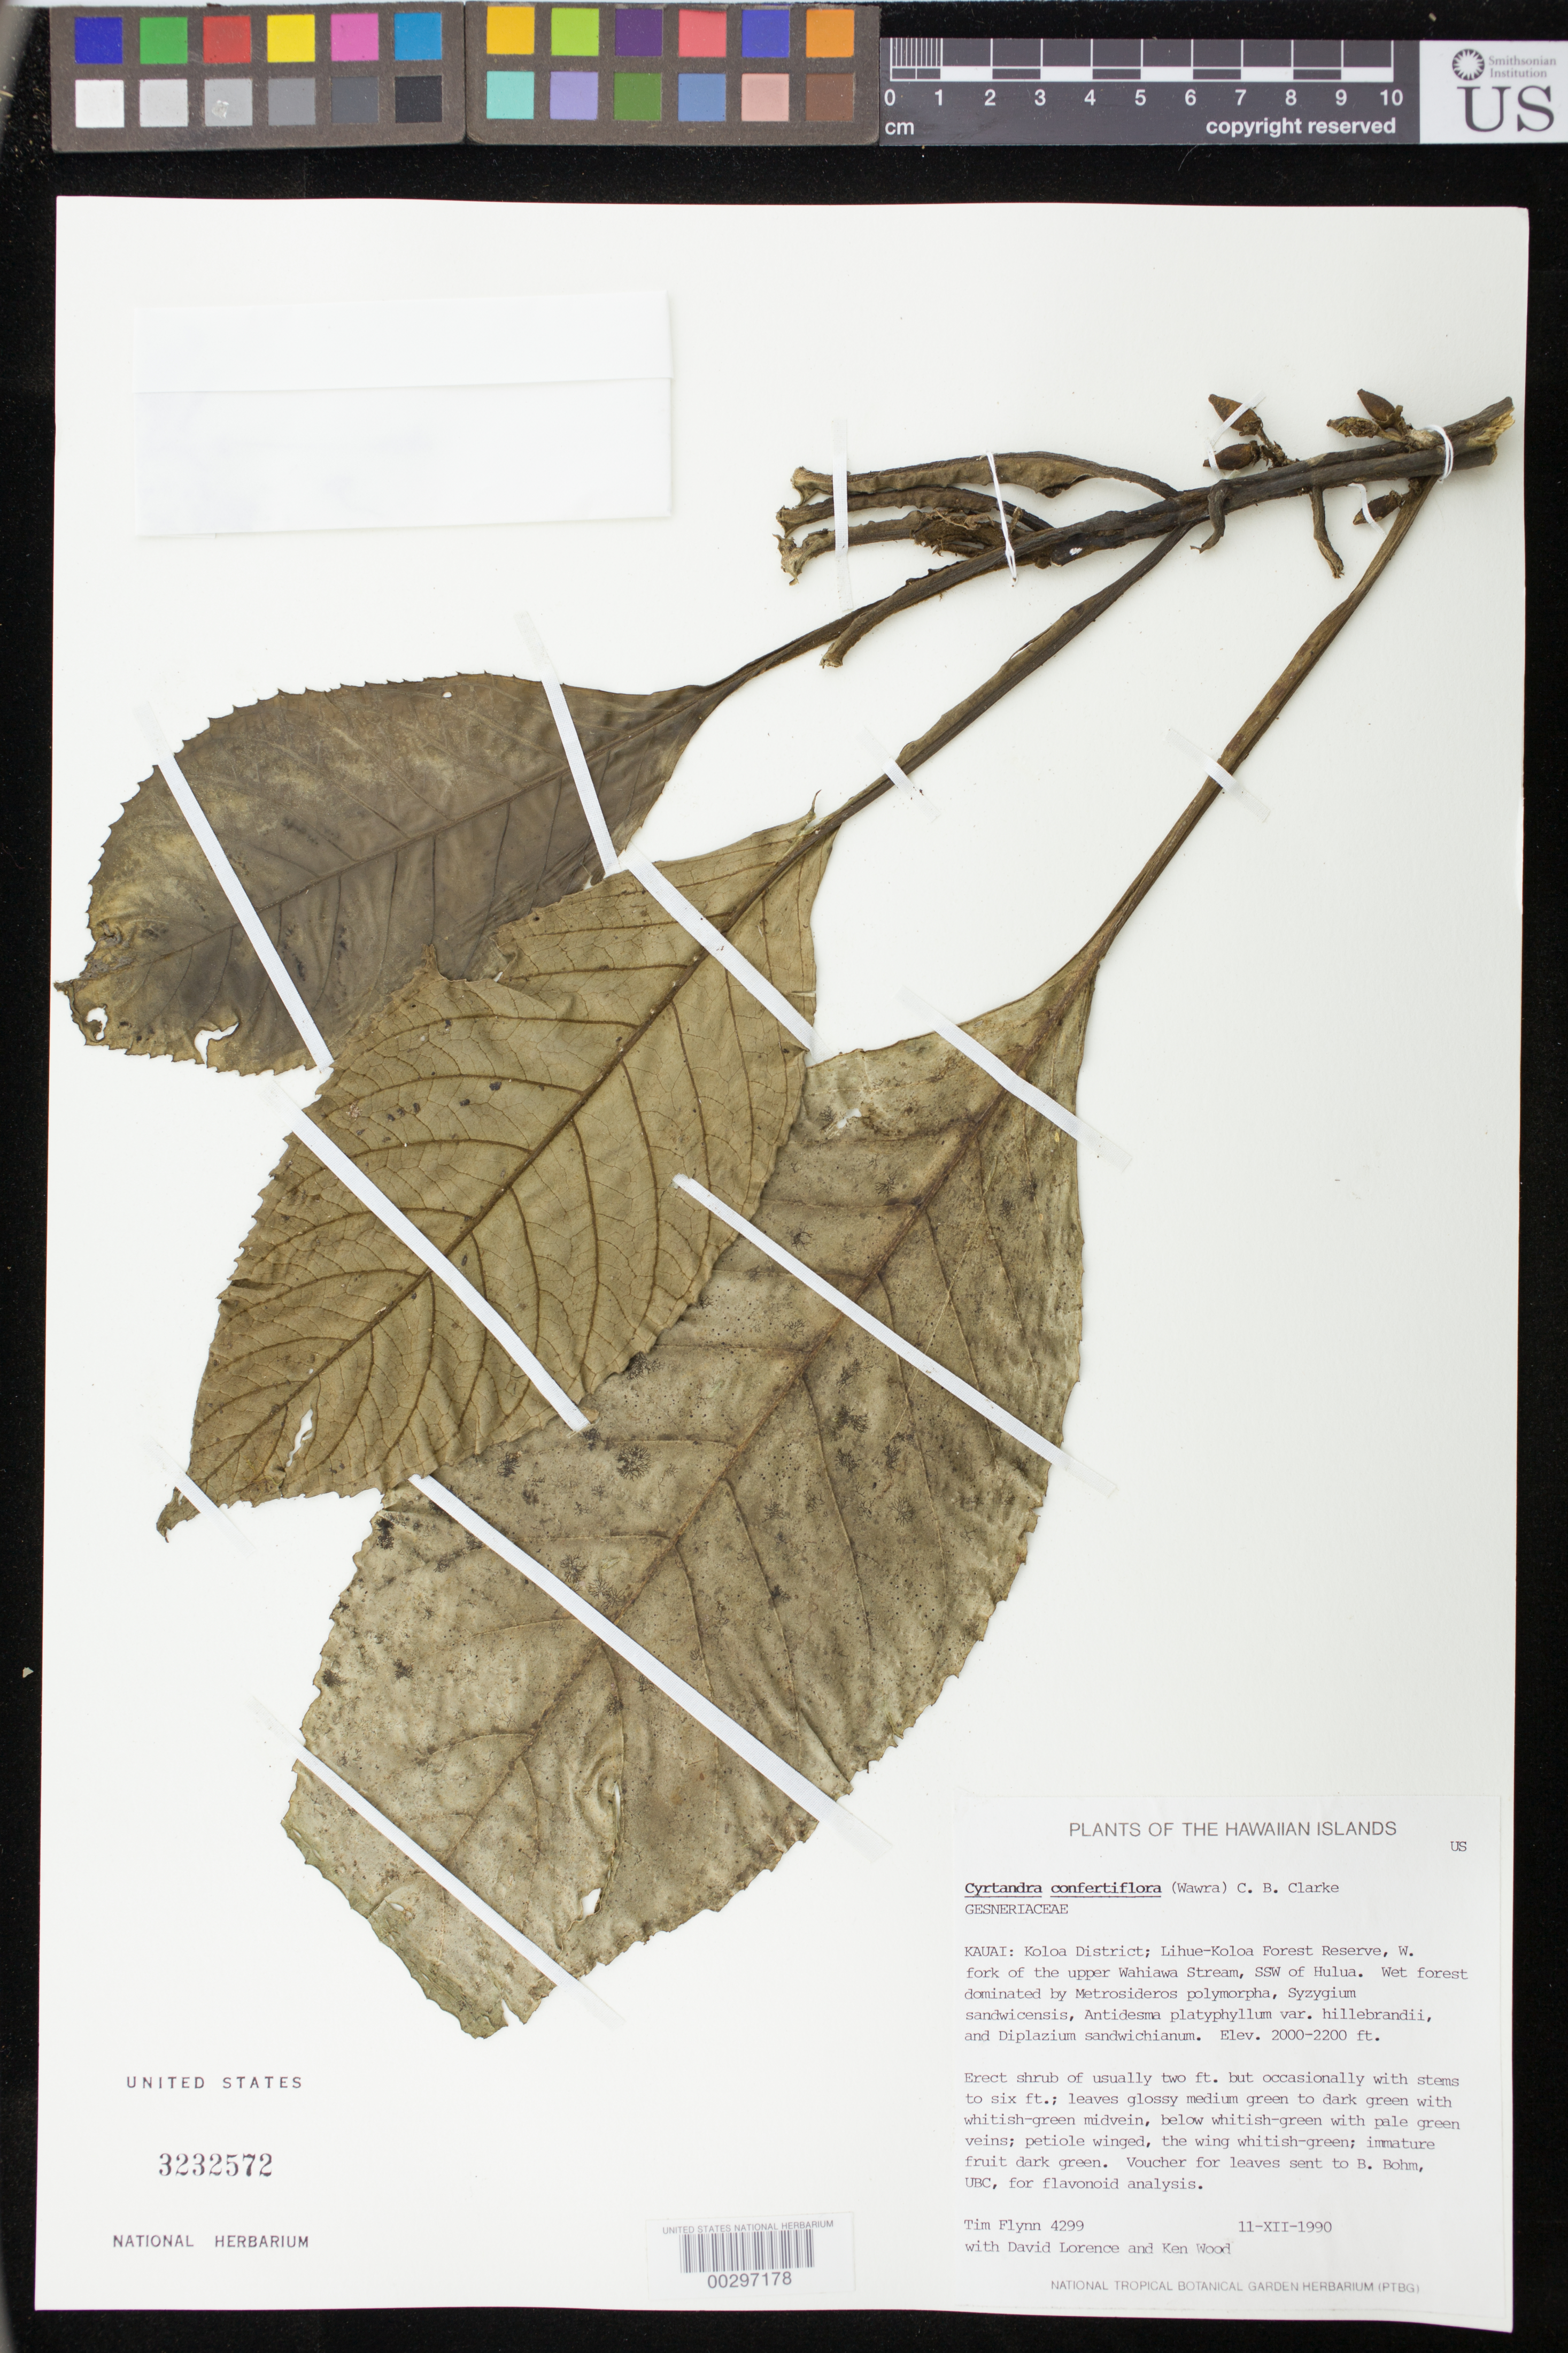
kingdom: Plantae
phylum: Tracheophyta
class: Magnoliopsida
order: Lamiales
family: Gesneriaceae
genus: Cyrtandra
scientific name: Cyrtandra confertiflora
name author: (Wawra) C.B. Clarke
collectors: T. W. Flynn, D. Lorence & K. R. Wood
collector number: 4299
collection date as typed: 11 Dec 1990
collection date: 1990-12-11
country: United States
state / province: Hawaii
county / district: Kauai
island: Kaua'i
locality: Koloa District, Lihue-Koloa Forest Reserve, W. fork of the upper Wahiawa Stream, SSW of Hulua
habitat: Wet forest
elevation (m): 610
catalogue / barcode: US 3232572